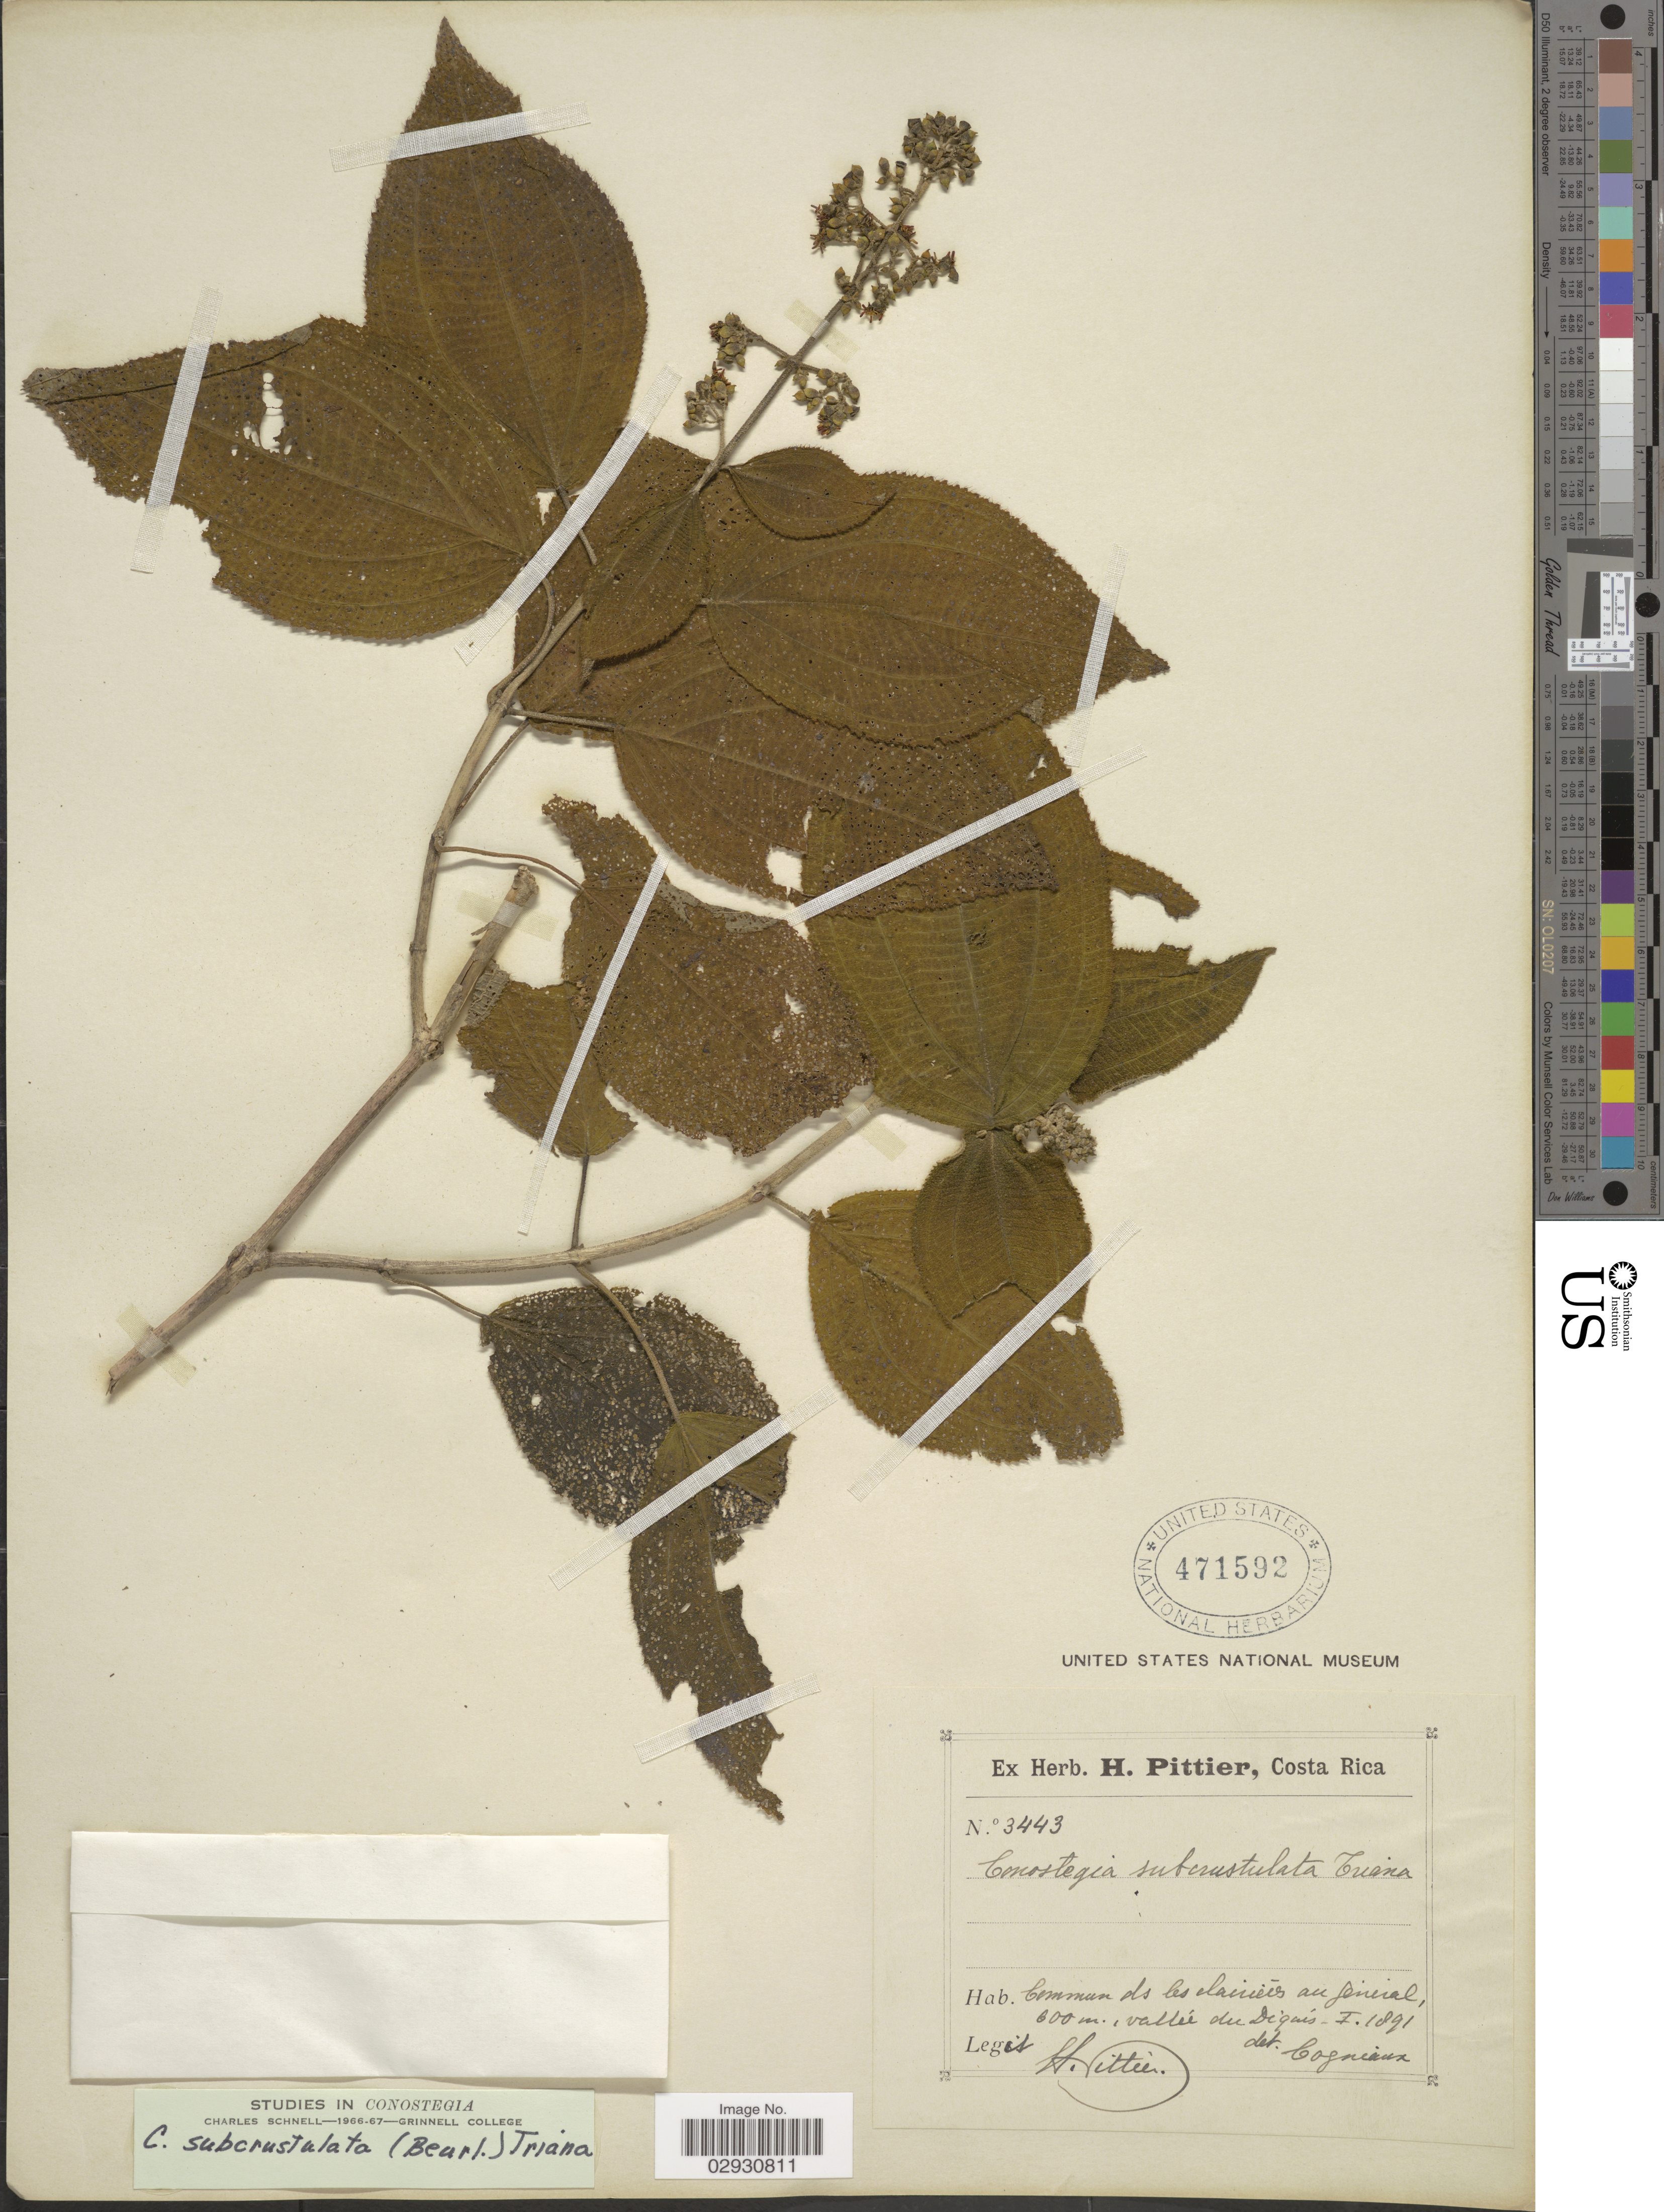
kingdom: Plantae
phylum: Tracheophyta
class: Magnoliopsida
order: Myrtales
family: Melastomataceae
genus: Conostegia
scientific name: Conostegia subcrustulata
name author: (Beurl.) Triana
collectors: H. F. Pittier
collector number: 3443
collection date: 1891-01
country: Costa Rica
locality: Common als les clairieés au General, vallé du Diquis.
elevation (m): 600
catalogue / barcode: US 471592